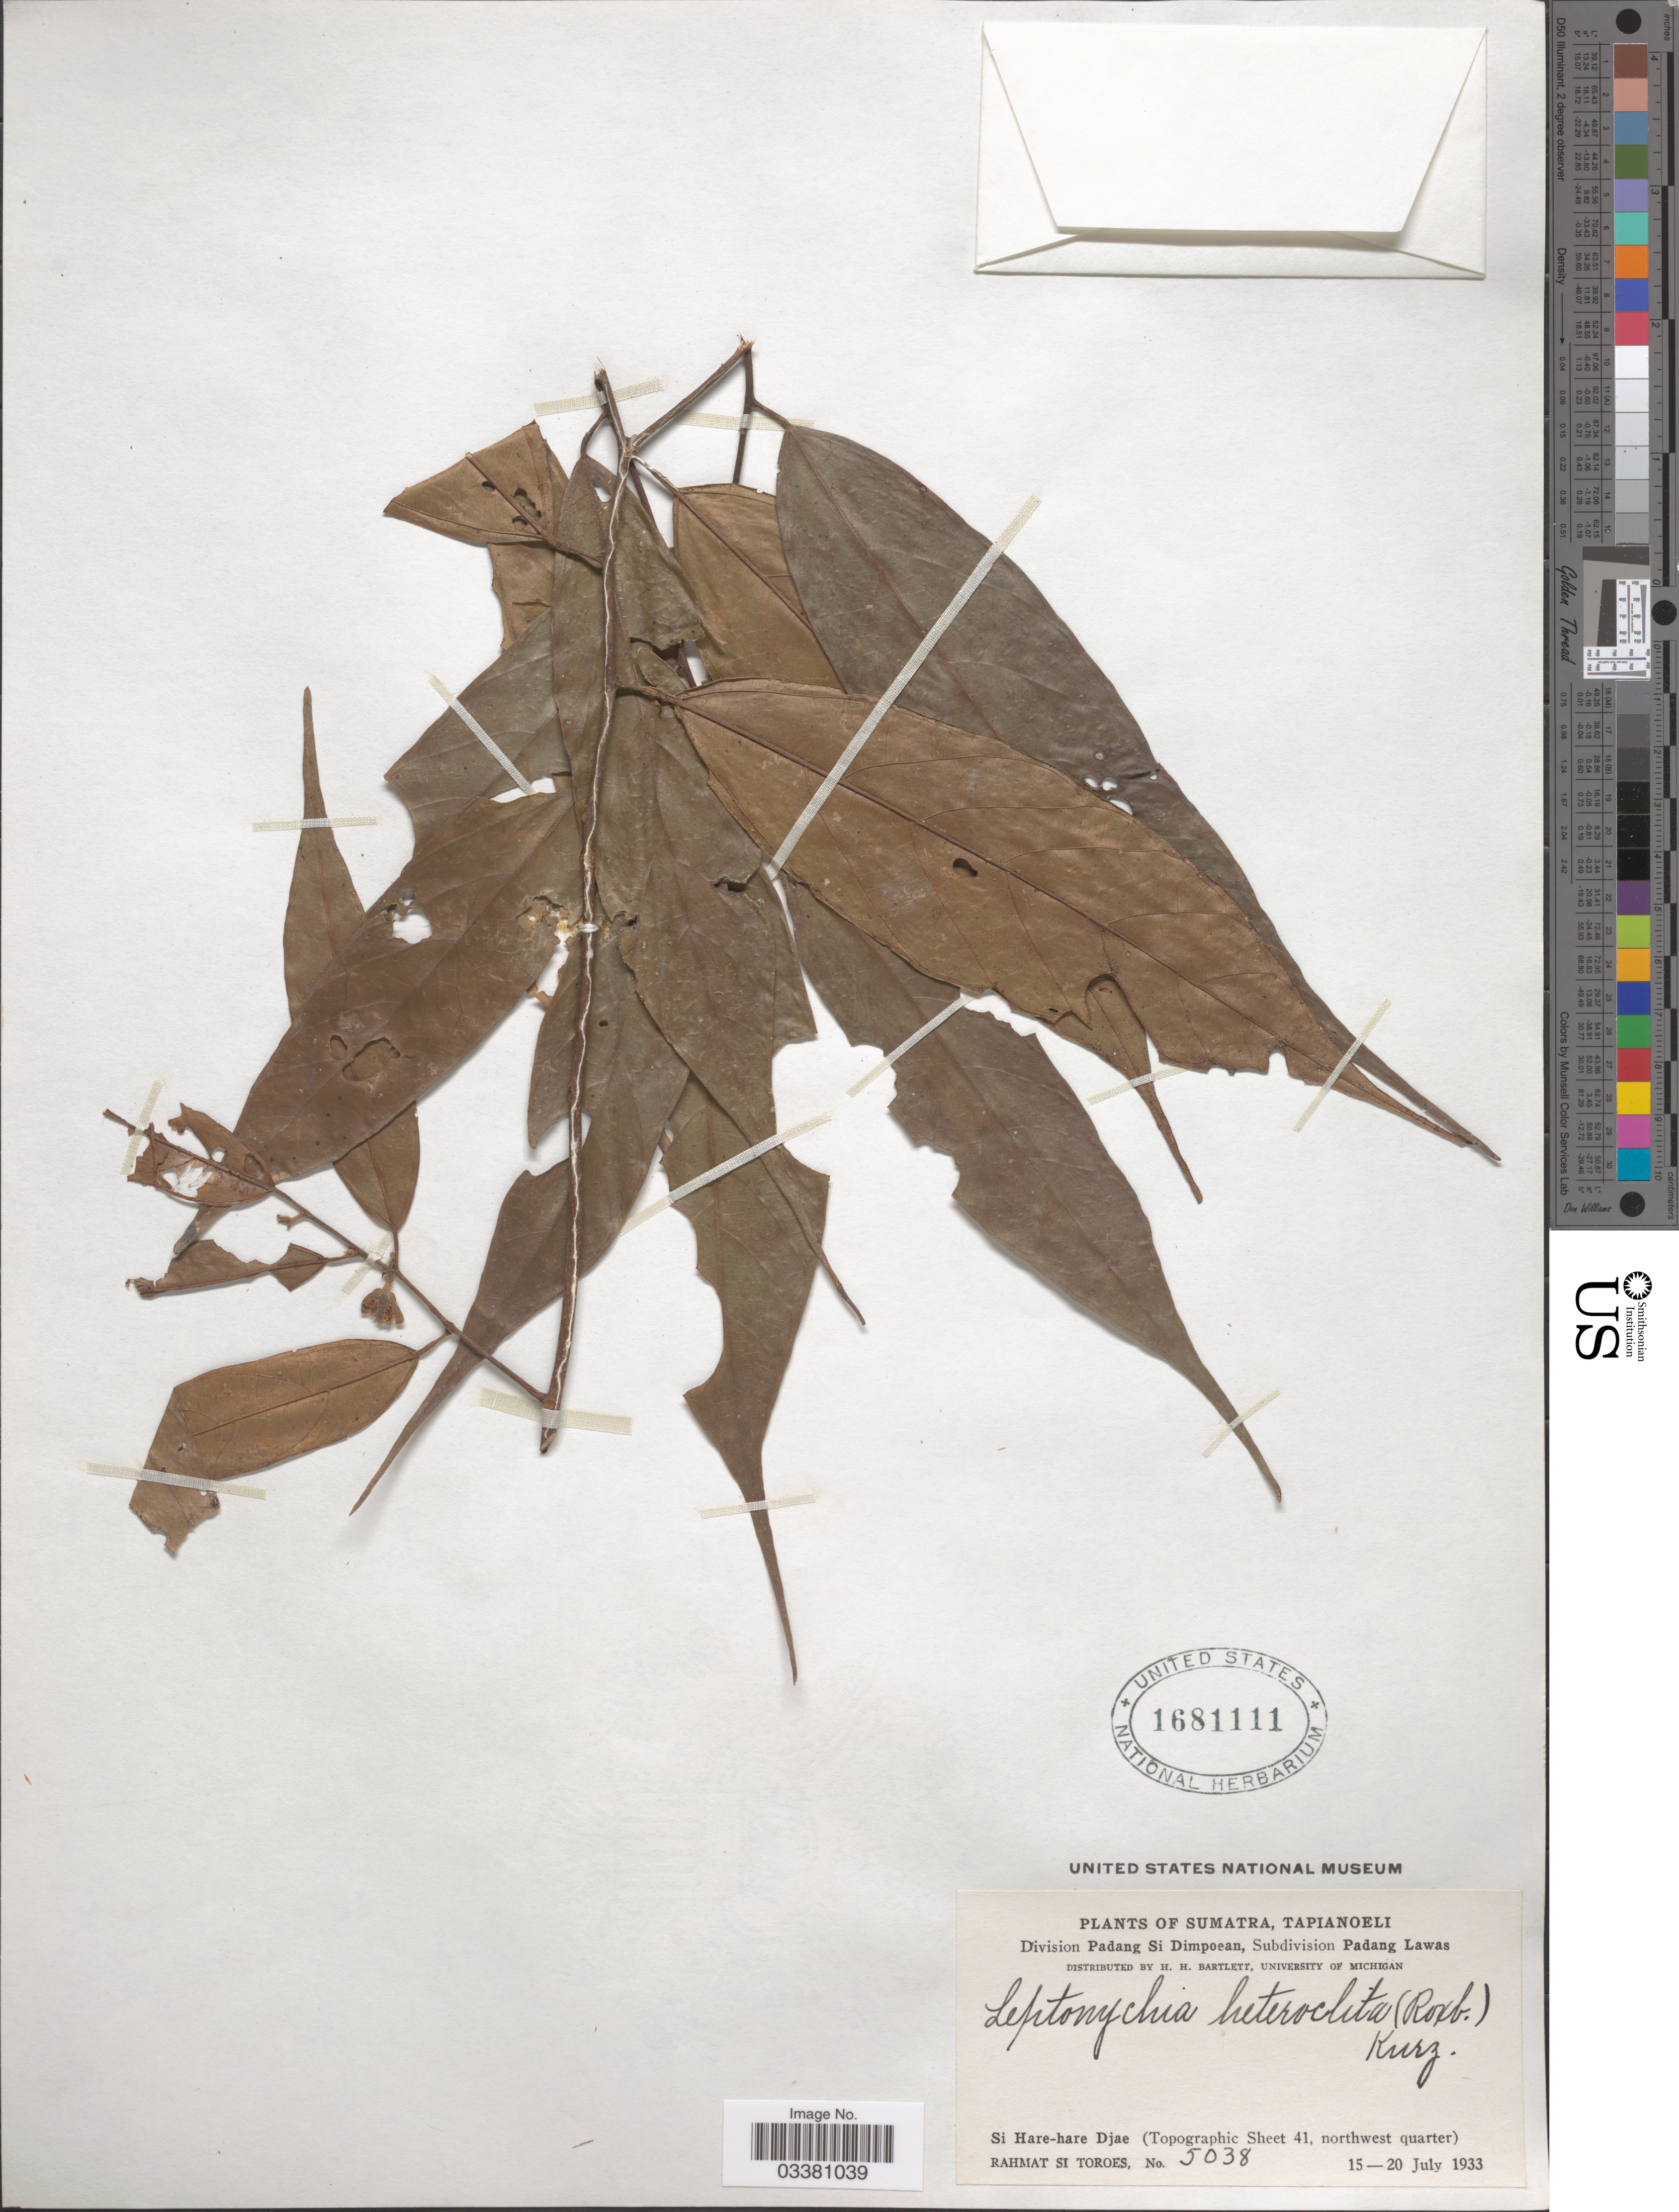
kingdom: Plantae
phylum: Tracheophyta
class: Magnoliopsida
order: Malvales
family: Malvaceae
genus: Leptonychia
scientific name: Leptonychia caudata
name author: Burret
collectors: Rahmat Si Boeea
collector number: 5038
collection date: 1933-07-15/1933-07-20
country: Indonesia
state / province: Sumatra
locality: Tapianoeli. Division Padang Si Dimpoean, Subdivision Padang Lawas. Si Hare-hare Djae (Topographic Sheet 41, northwest quarter).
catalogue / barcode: US 1681111